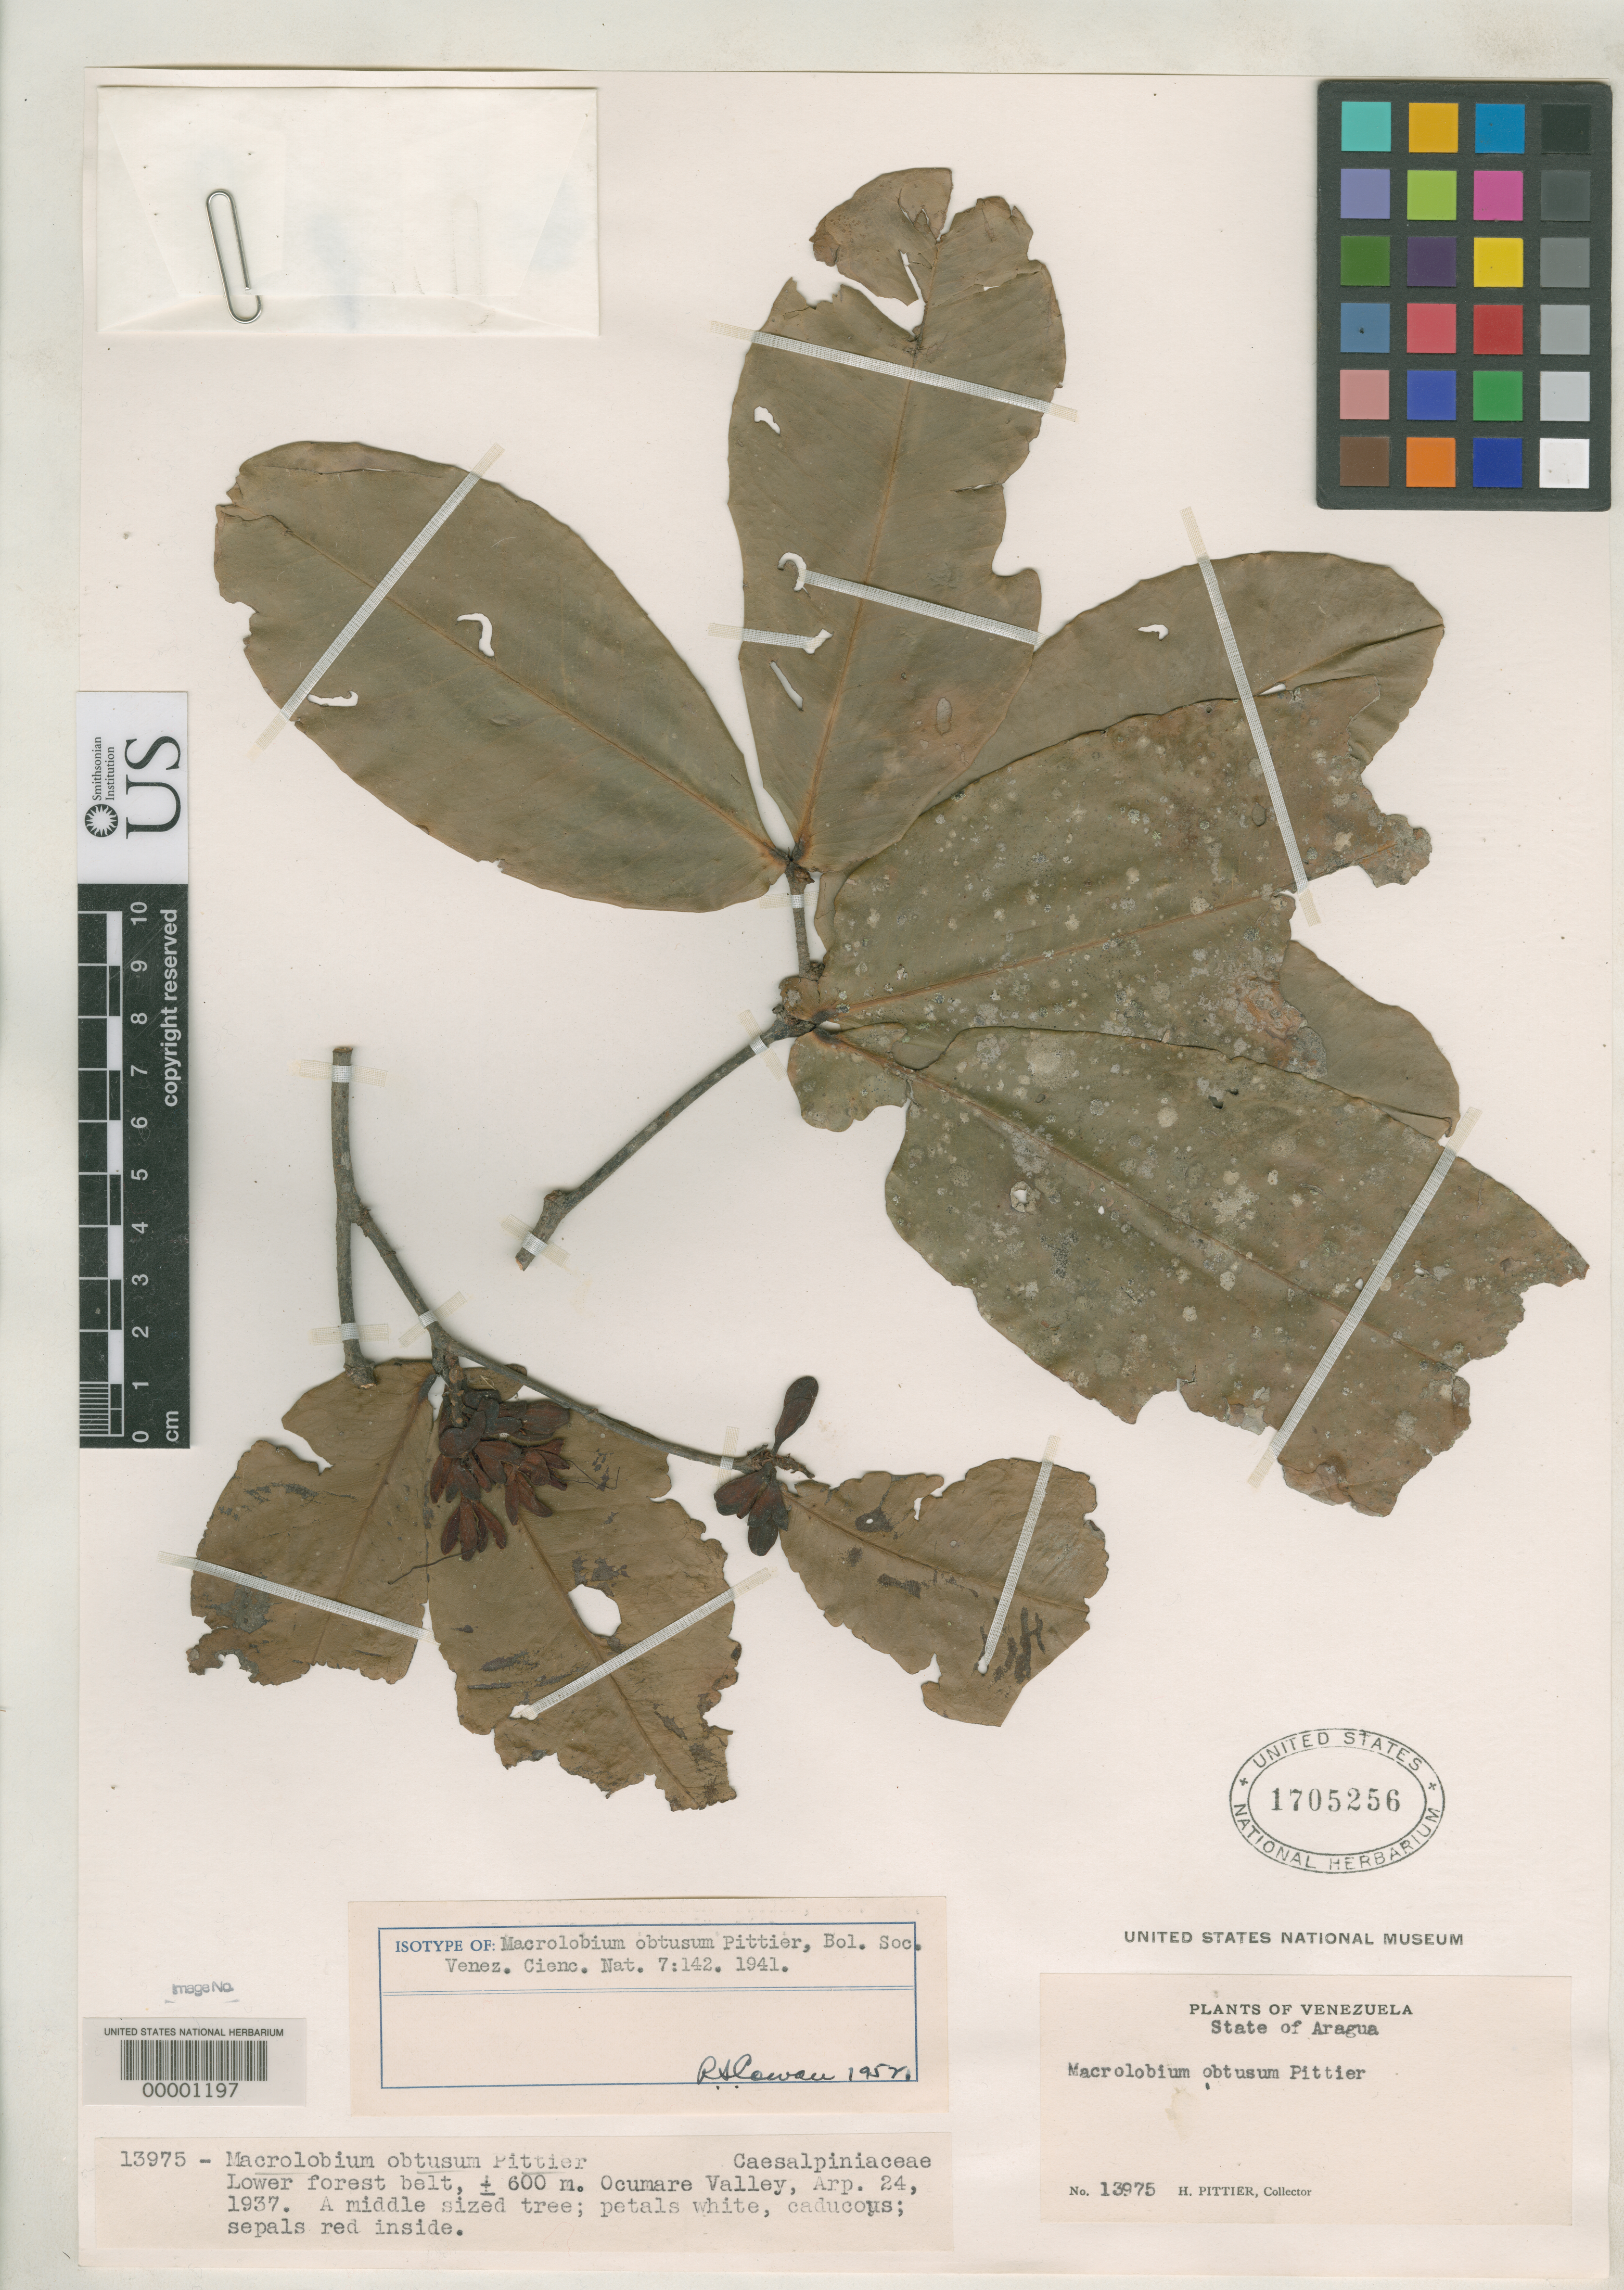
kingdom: Plantae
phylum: Tracheophyta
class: Magnoliopsida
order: Fabales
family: Fabaceae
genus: Macrolobium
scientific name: Macrolobium obtusum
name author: Pittier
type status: Isotype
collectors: H. F. Pittier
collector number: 13975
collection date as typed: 24 Apr 1937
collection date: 1937-04-24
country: Venezuela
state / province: Aragua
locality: Ocumare Valley.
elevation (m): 600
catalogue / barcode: US 1705256